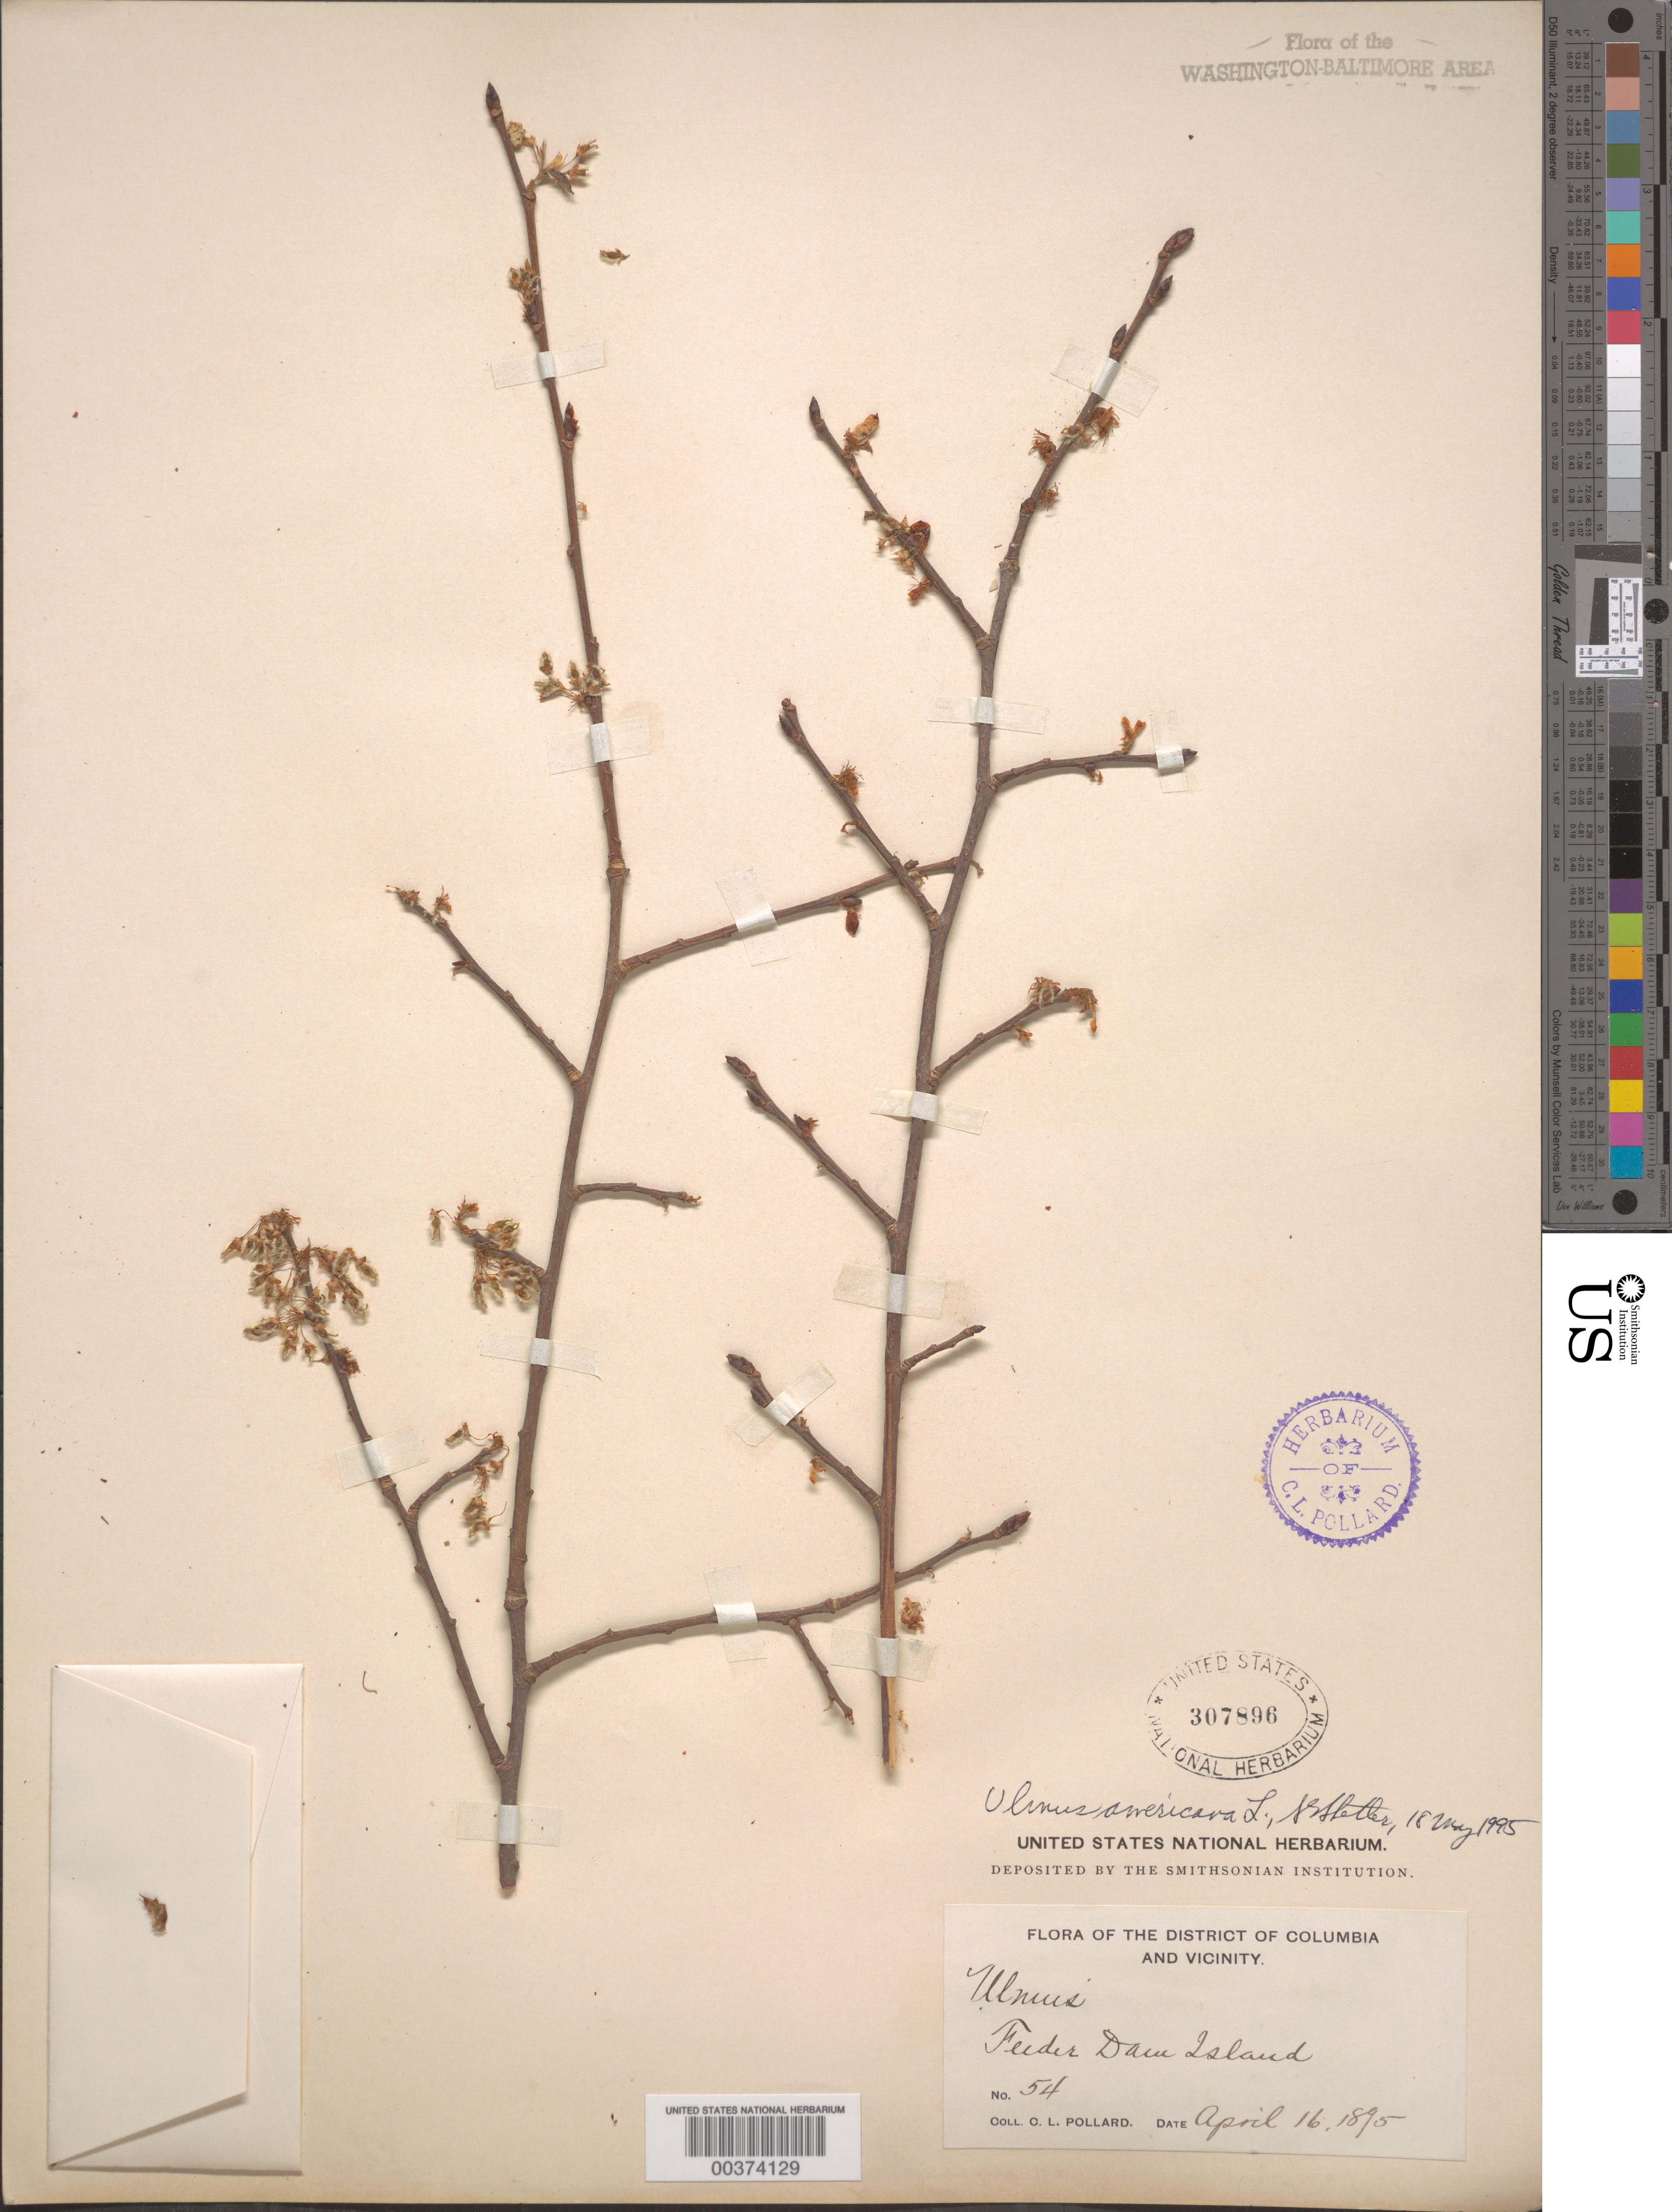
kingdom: Plantae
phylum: Tracheophyta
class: Magnoliopsida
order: Rosales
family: Ulmaceae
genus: Ulmus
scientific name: Ulmus americana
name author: L.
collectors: C. L. Pollard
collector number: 54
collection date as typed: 16 Apr 1895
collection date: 1895-04-16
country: United States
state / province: Maryland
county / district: Montgomery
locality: Feeder Dam I. C. & O. Canal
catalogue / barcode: US 307896